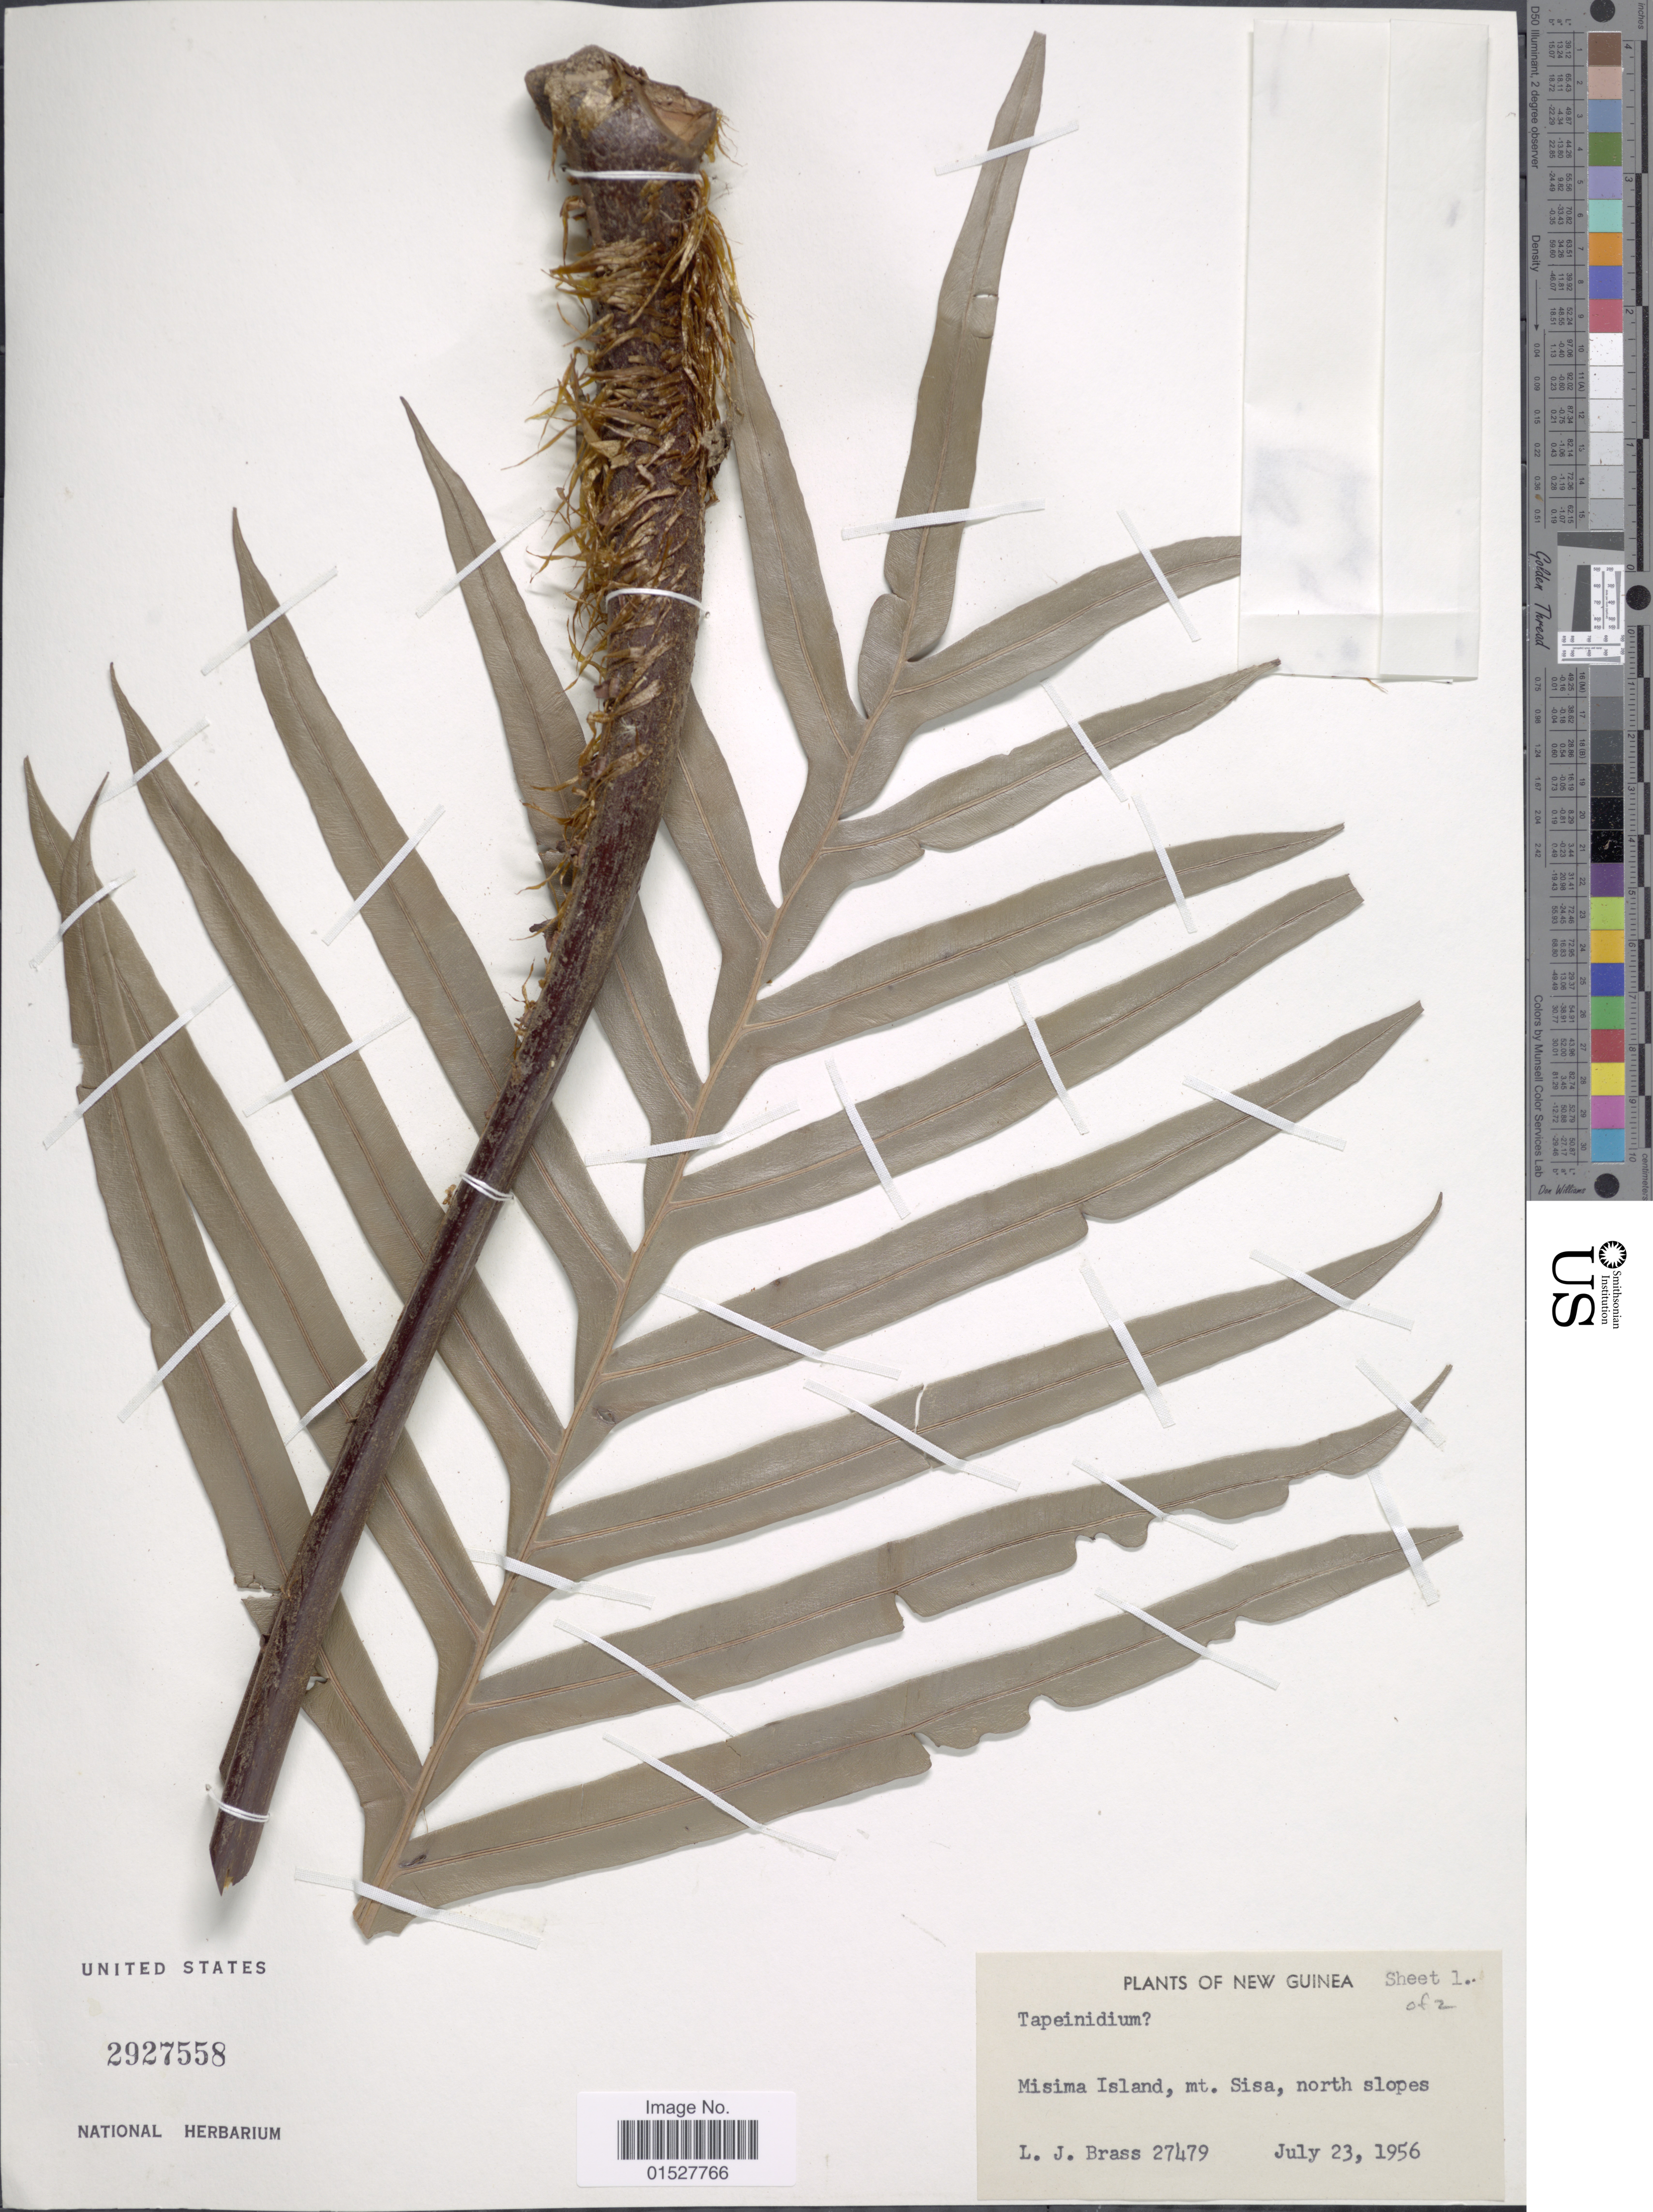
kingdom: Plantae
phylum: Tracheophyta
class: Polypodiopsida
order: Polypodiales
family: Blechnaceae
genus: Blechnum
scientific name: Blechnum sp.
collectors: L. J. Brass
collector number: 27479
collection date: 1956-07-23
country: Papua New Guinea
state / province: Milne Bay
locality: Misima Island, mt. Sisa, north slopes.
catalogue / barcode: US 2927558